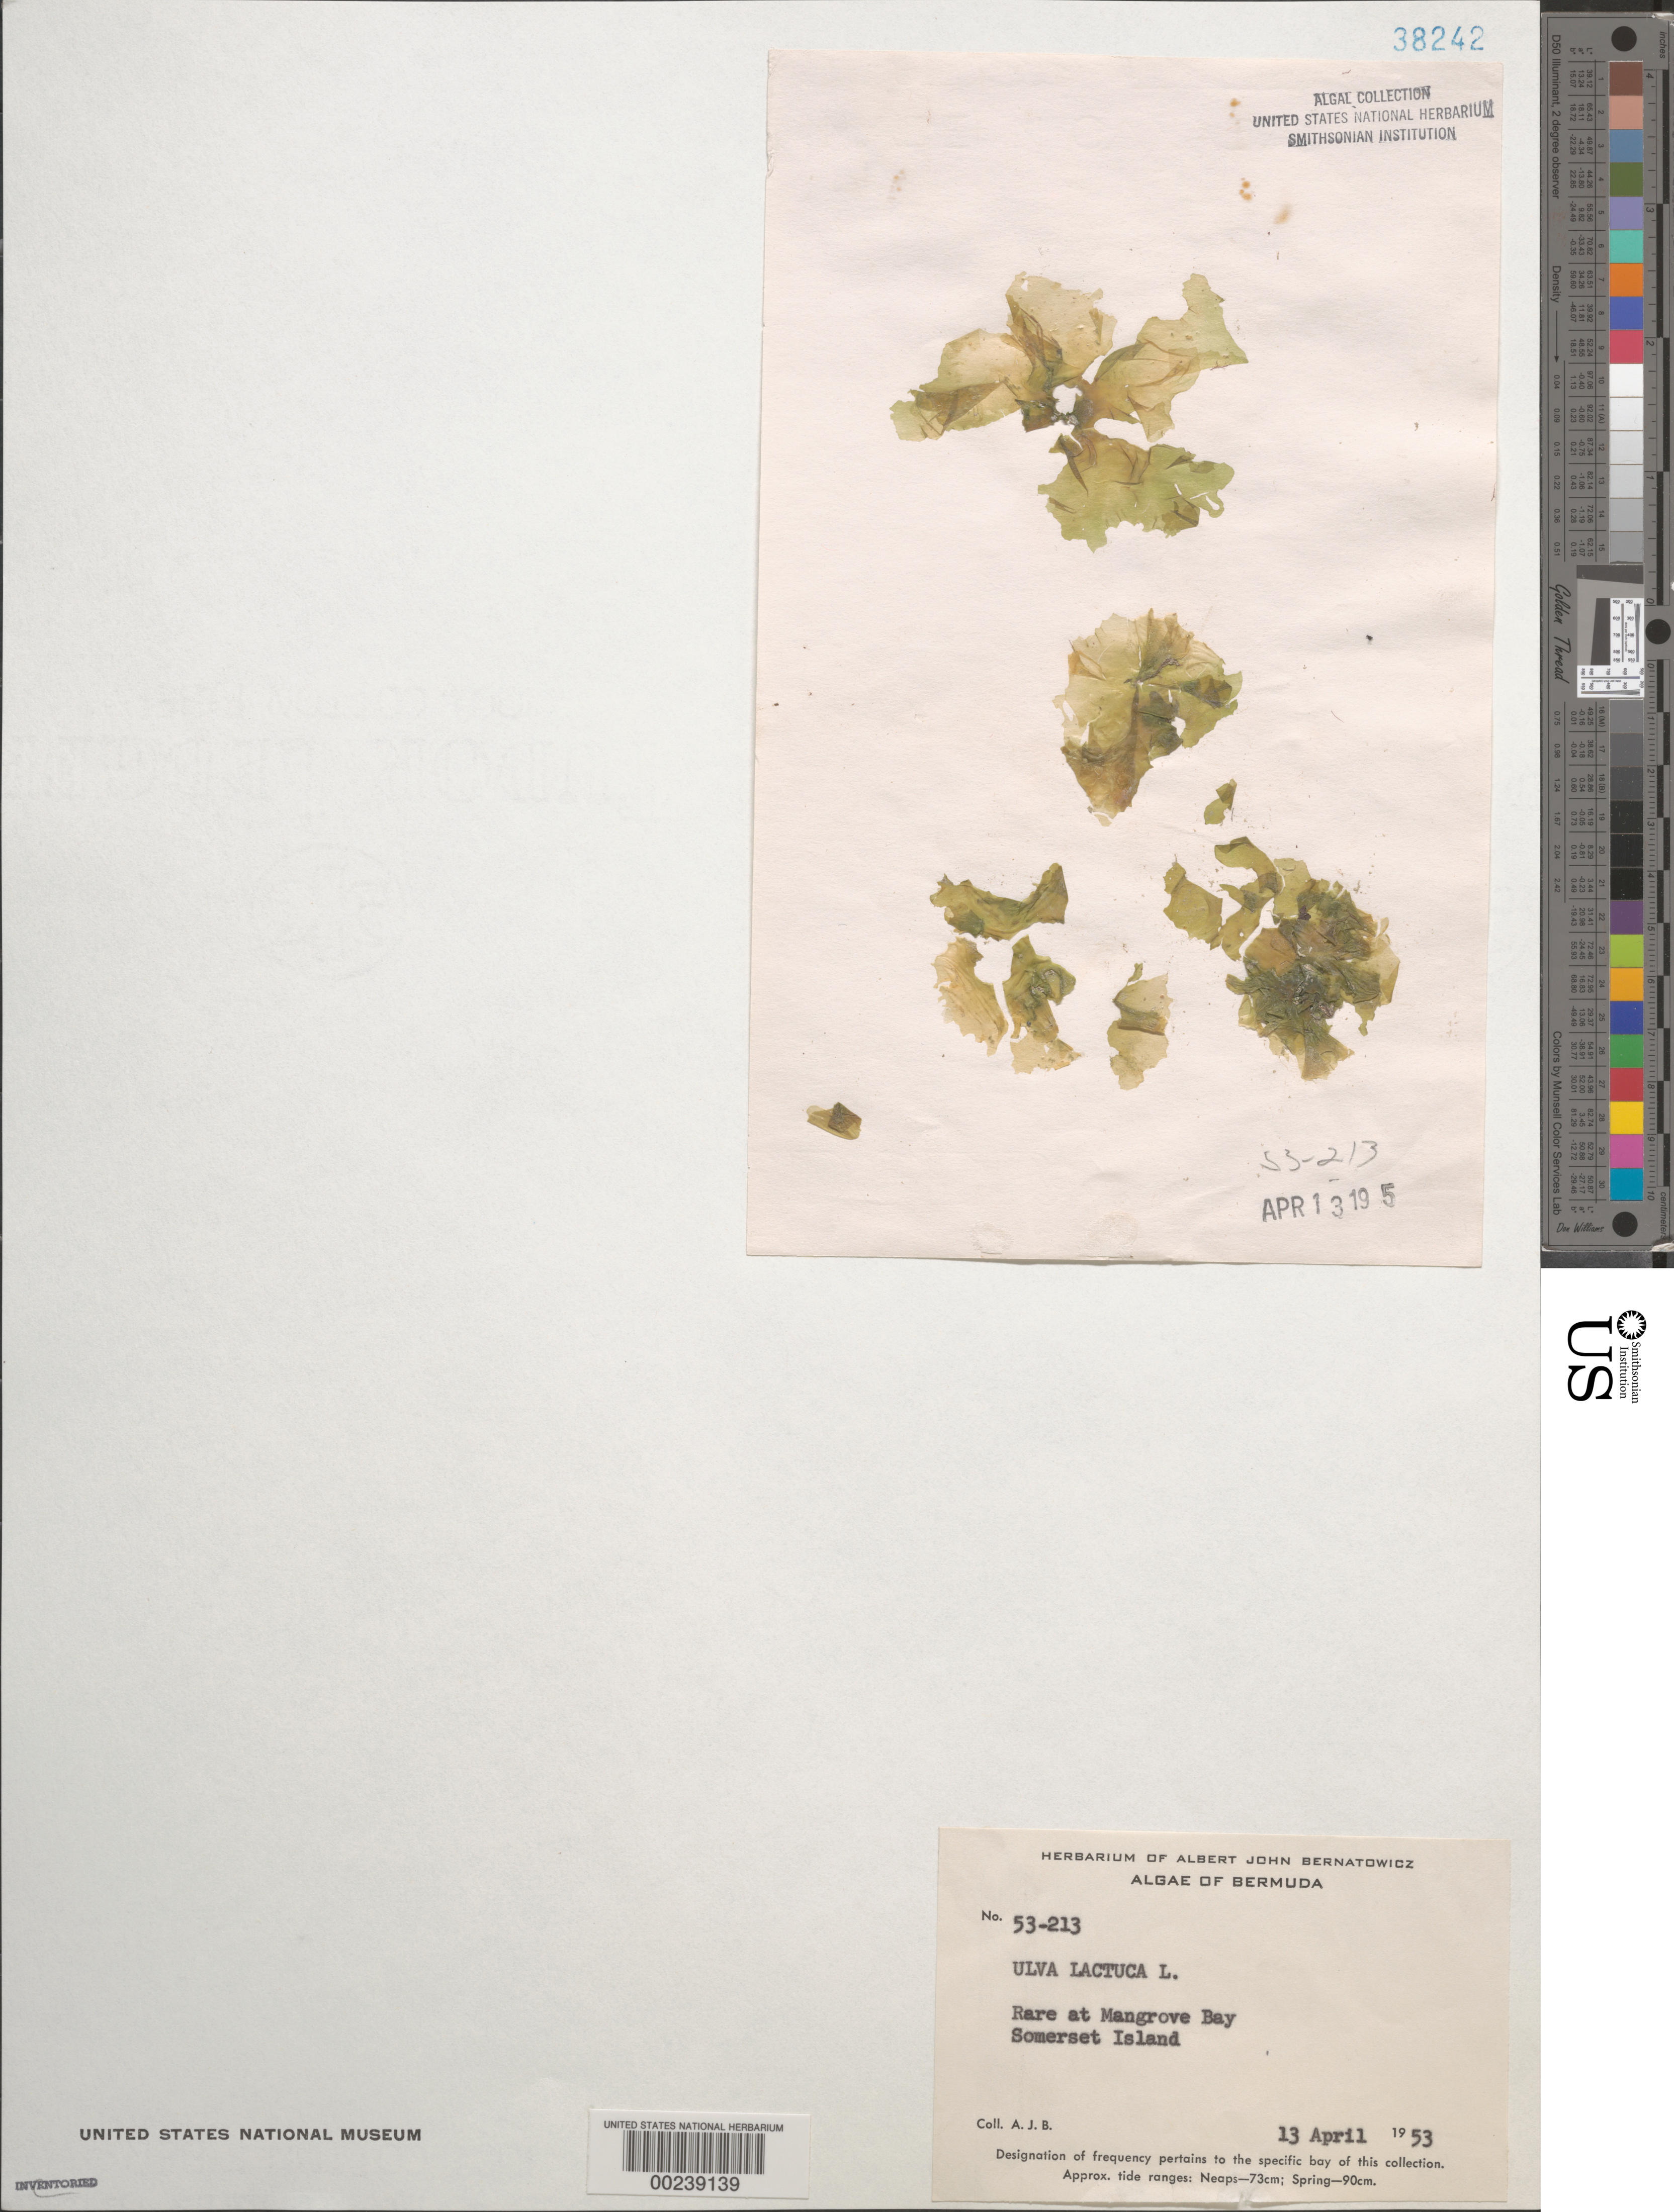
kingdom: Plantae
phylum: Chlorophyta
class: Ulvophyceae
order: Ulvales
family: Ulvaceae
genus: Ulva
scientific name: Ulva lactuca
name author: L.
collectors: A. Bernatowicz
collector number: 53-213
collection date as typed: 13 Apr 1953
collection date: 1953-04-13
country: Bermuda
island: Somerset Island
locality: Mangrove Bay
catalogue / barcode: US 38242